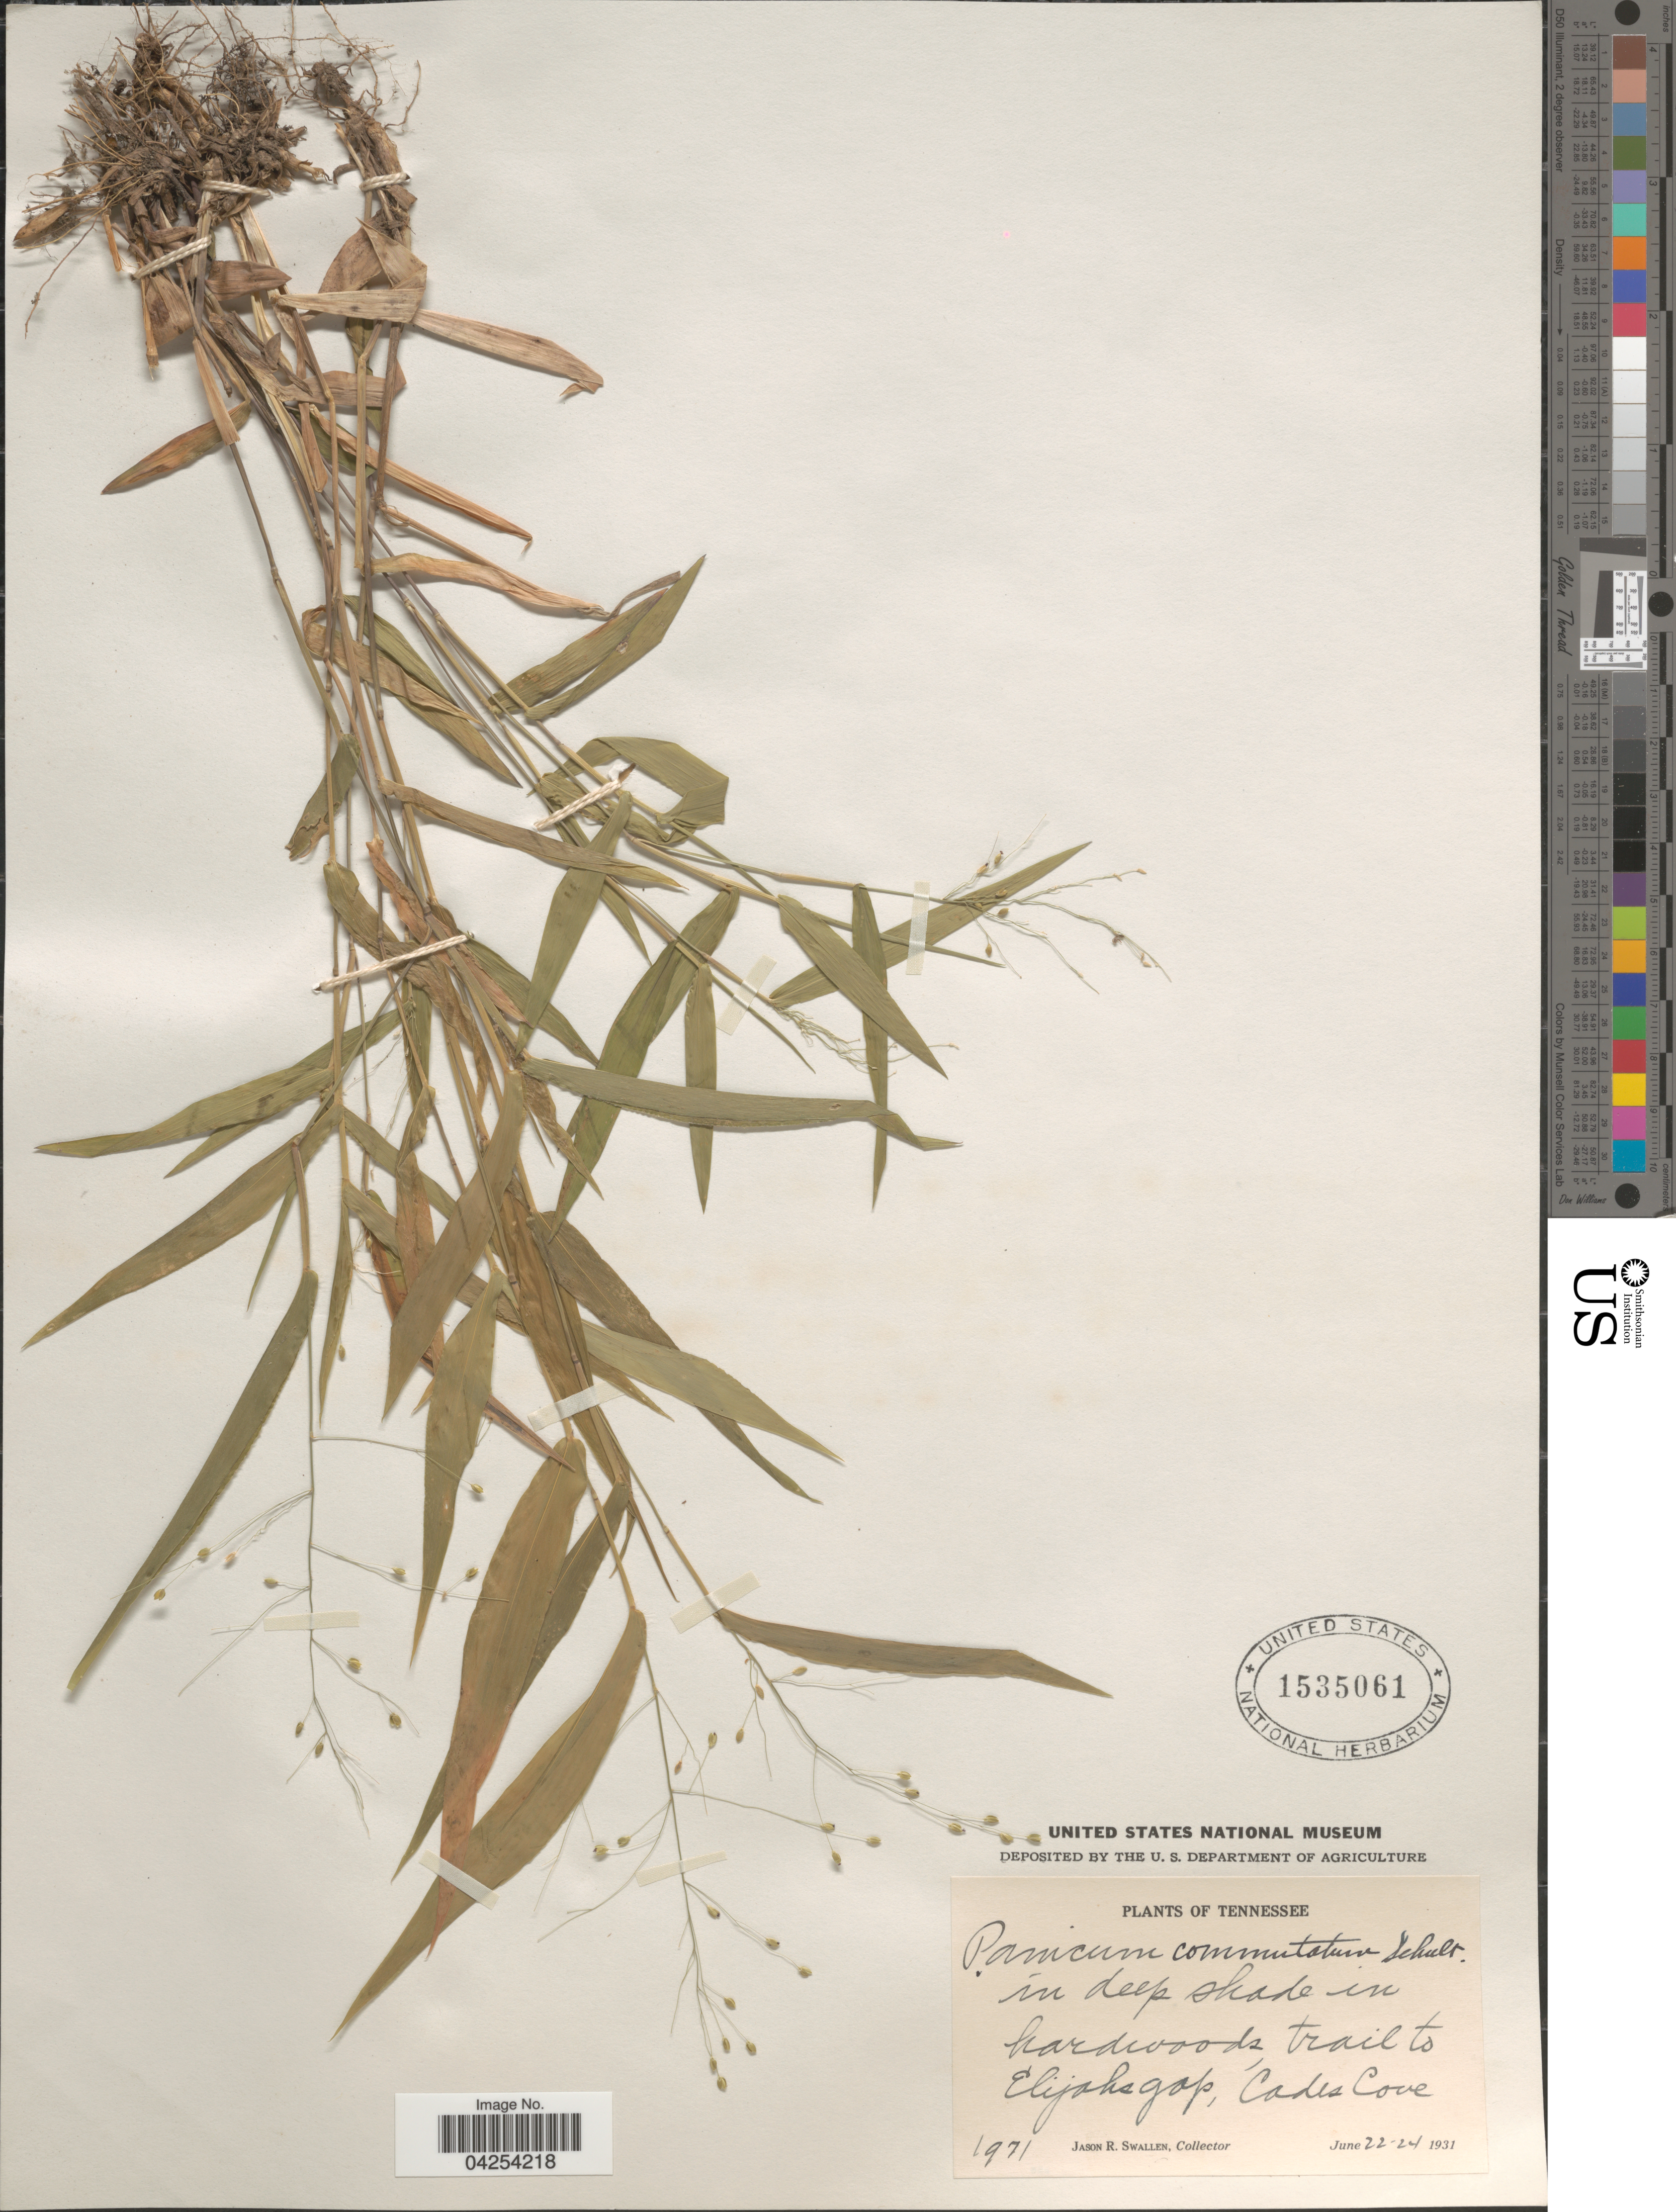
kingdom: Plantae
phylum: Tracheophyta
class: Liliopsida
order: Poales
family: Poaceae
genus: Dichanthelium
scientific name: Dichanthelium commutatum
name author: (Schult.) Gould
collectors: J. R. Swallen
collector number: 1971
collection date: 1931-06-22/1931-06-24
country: United States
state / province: Tennessee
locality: In deep shade in hardwoods, trail to Elijahsgap, Cades Cove.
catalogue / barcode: US 1535061